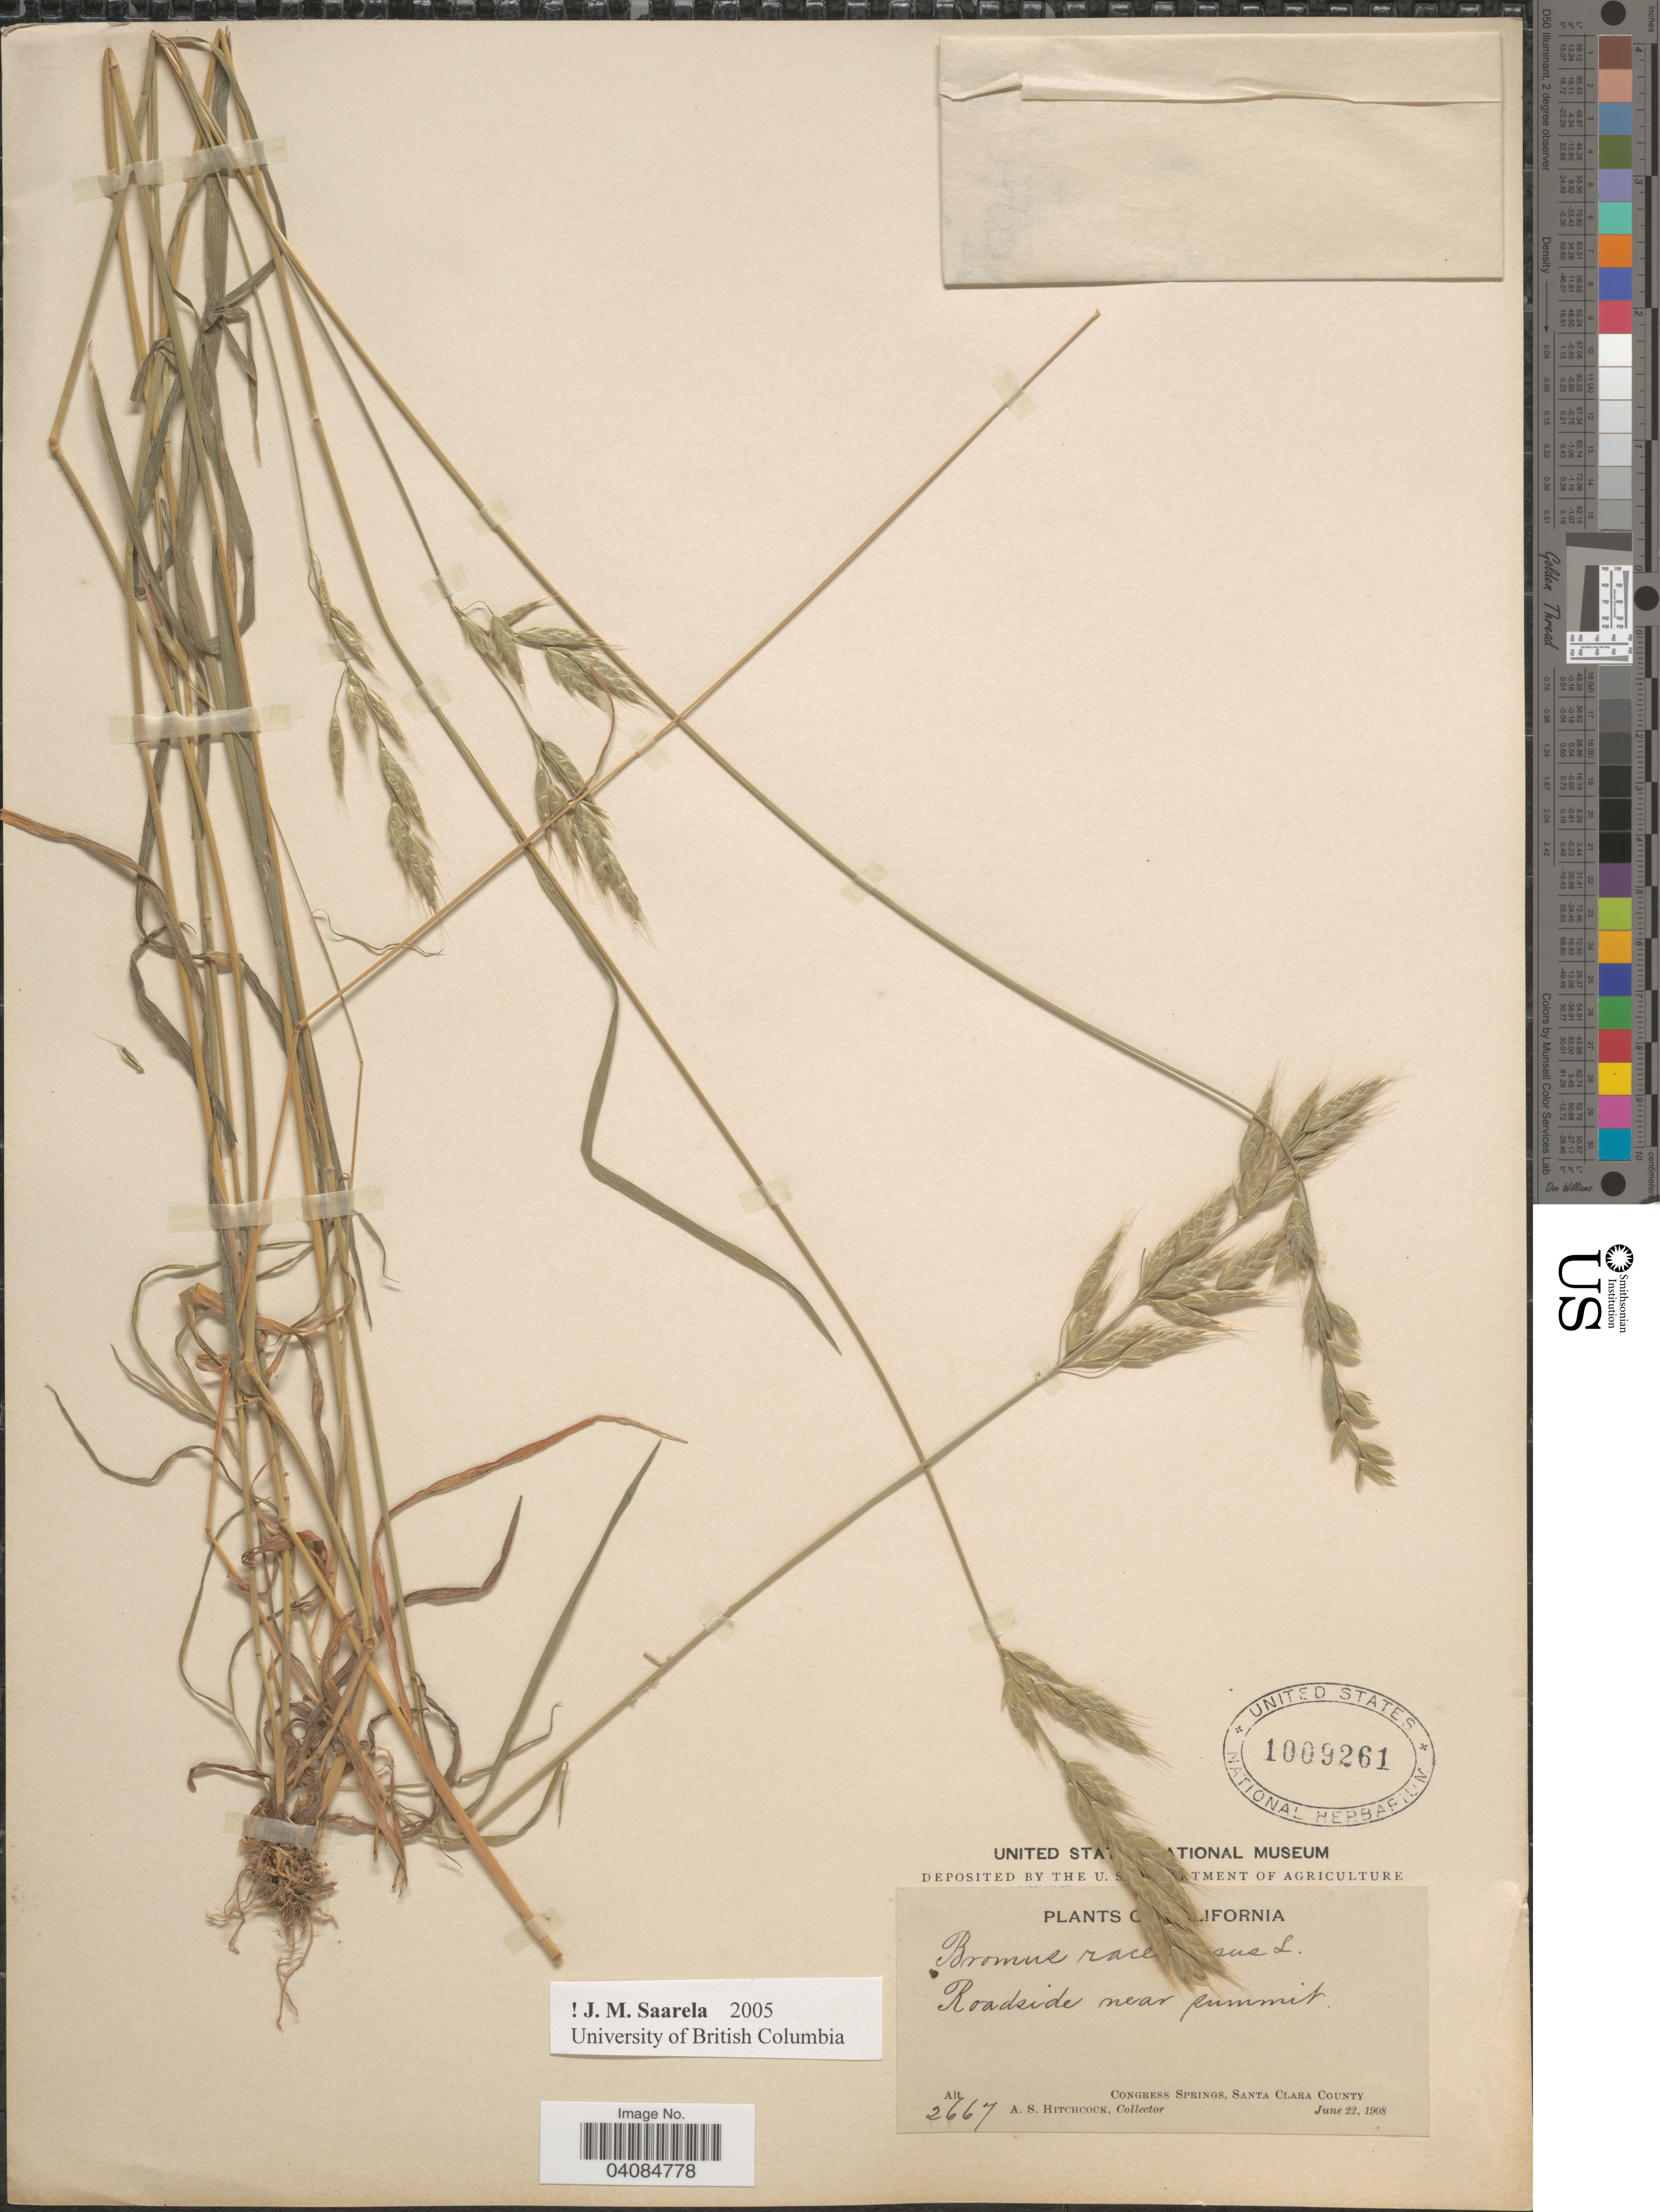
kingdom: Plantae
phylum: Tracheophyta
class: Liliopsida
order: Poales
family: Poaceae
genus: Bromus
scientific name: Bromus racemosus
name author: L.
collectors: A. S. Hitchcock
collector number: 2667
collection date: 1908-06-22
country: United States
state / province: California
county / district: Santa Clara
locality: Roadside near summit. Congress Springs, Santa Clara County.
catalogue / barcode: US 1009261